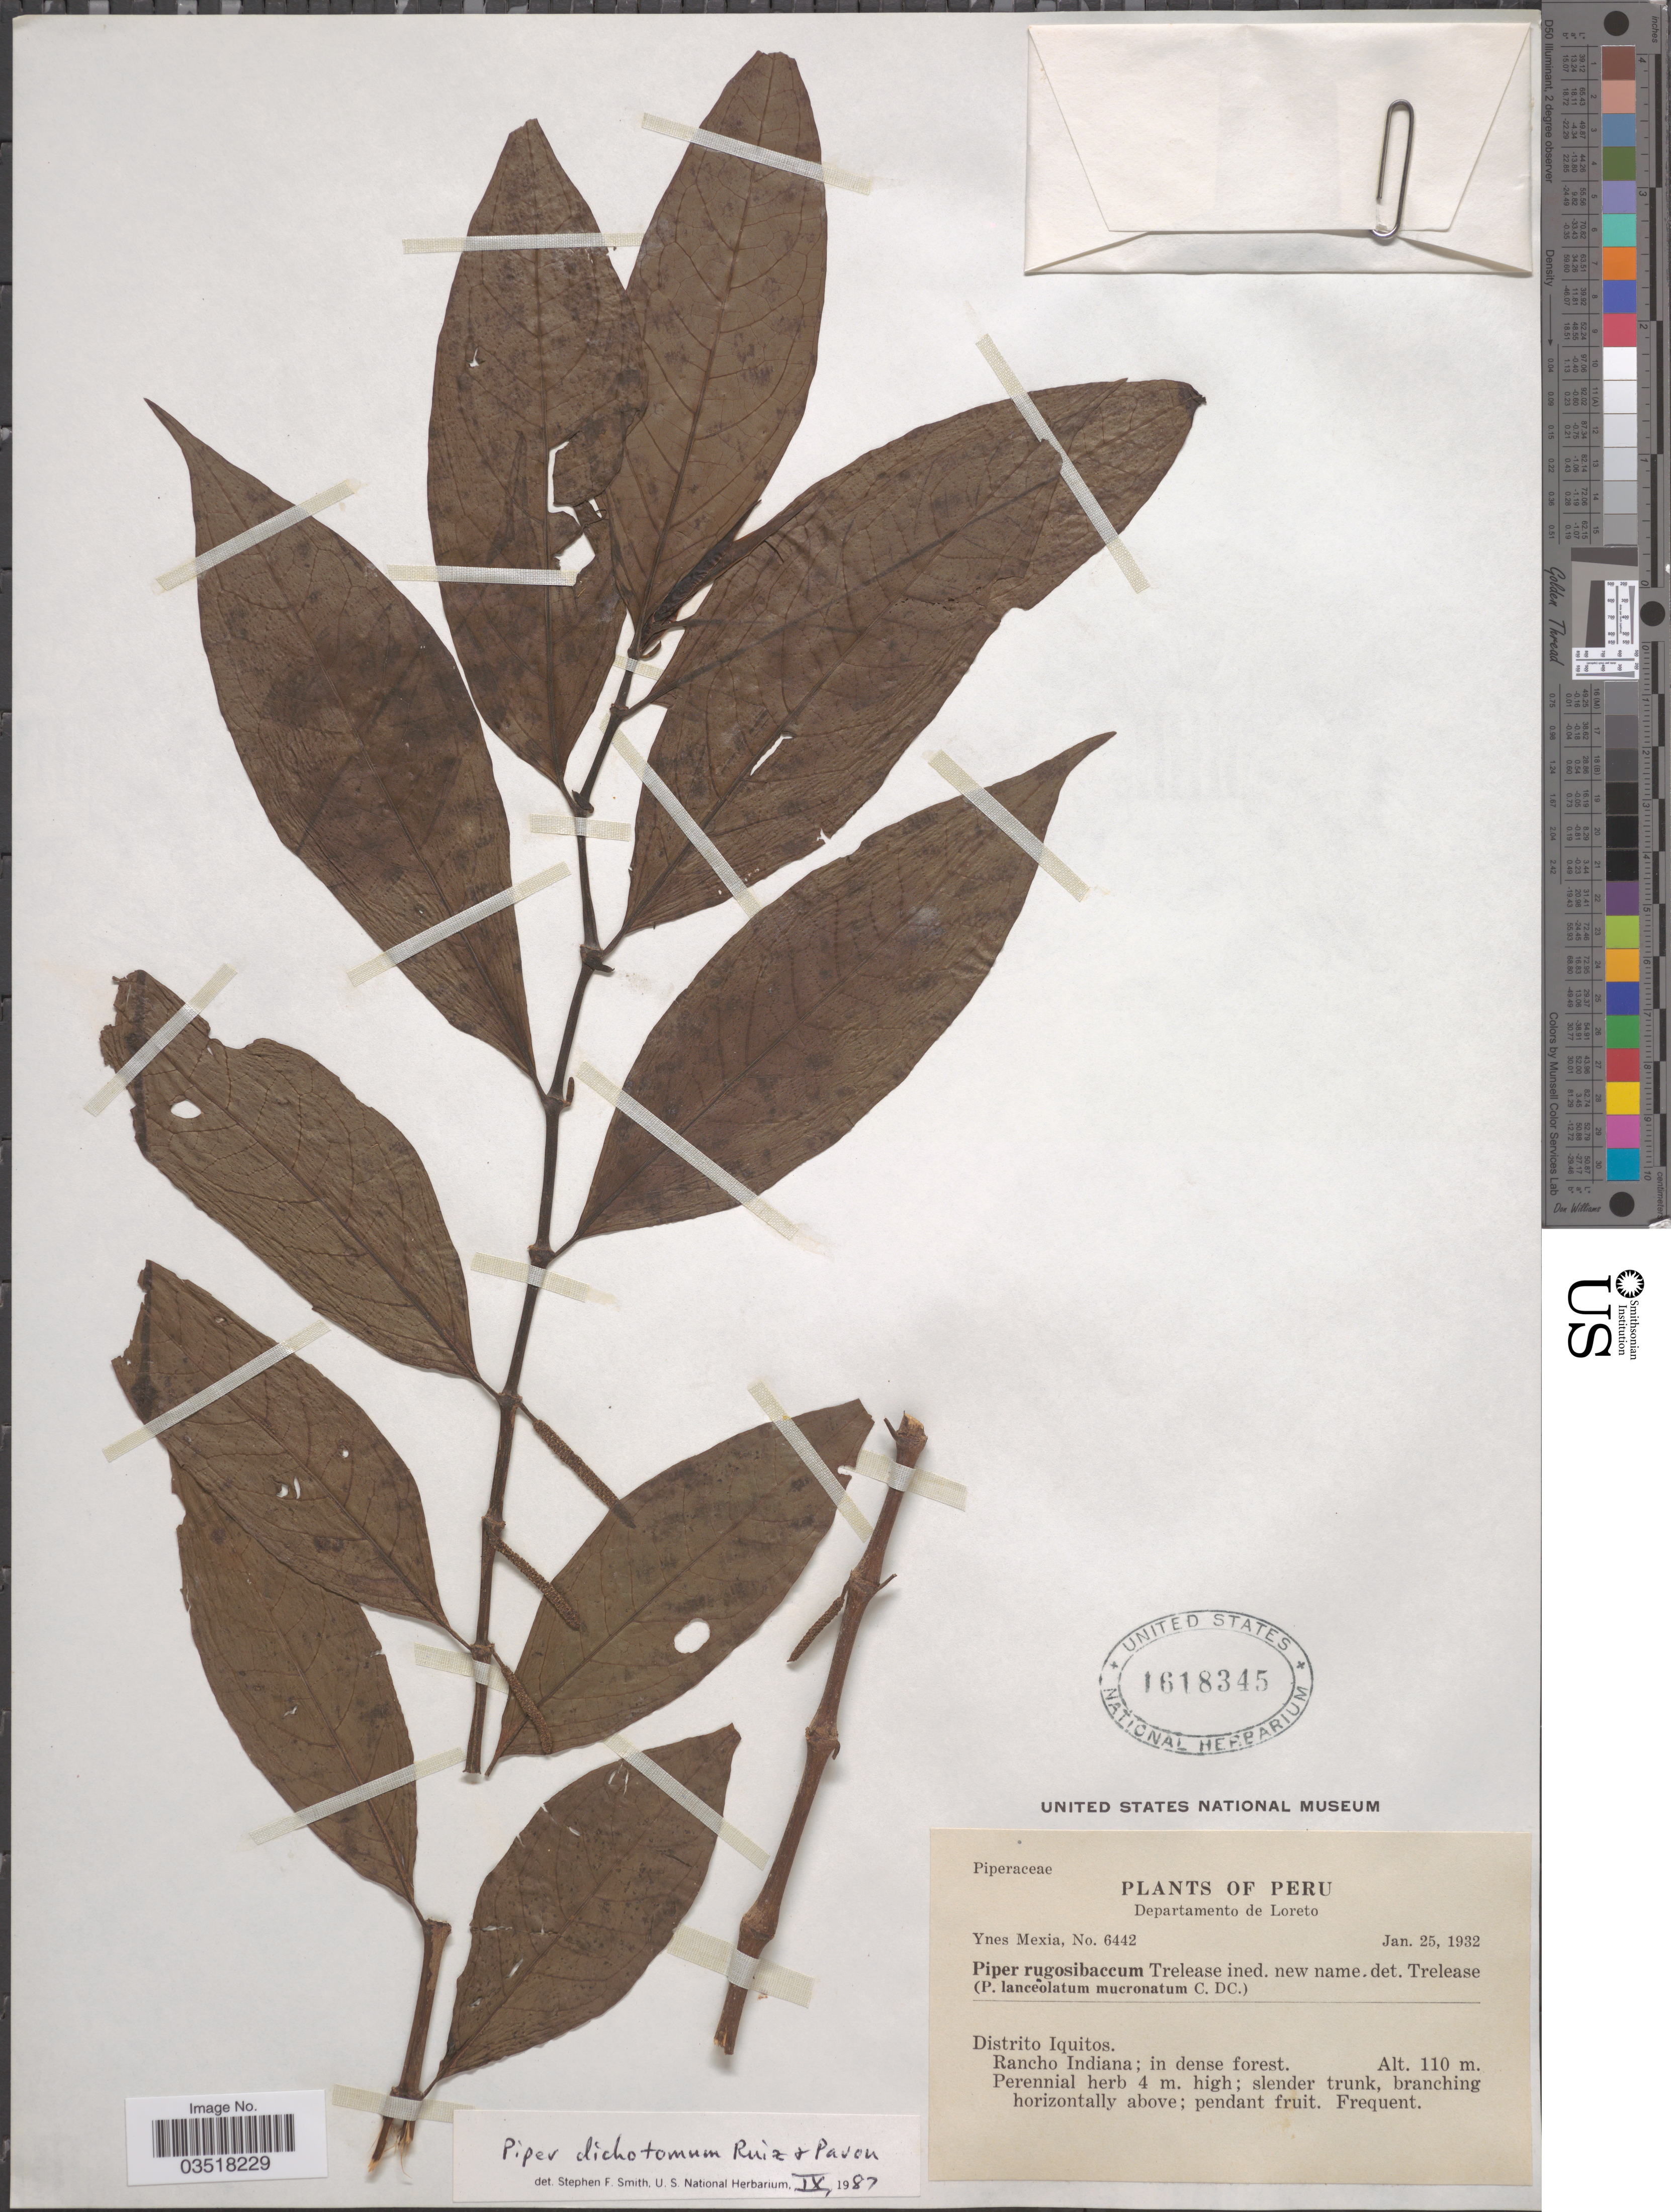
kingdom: Plantae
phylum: Tracheophyta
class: Magnoliopsida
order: Piperales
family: Piperaceae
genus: Piper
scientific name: Piper dichotomum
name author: Ruiz & Pav.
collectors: Y. Mexia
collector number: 6442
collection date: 1932-01-25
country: Peru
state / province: Loreto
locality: Departamento de Loreto. Distrito Iquitos. Rancho Indiana.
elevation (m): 110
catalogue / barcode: US 1618345